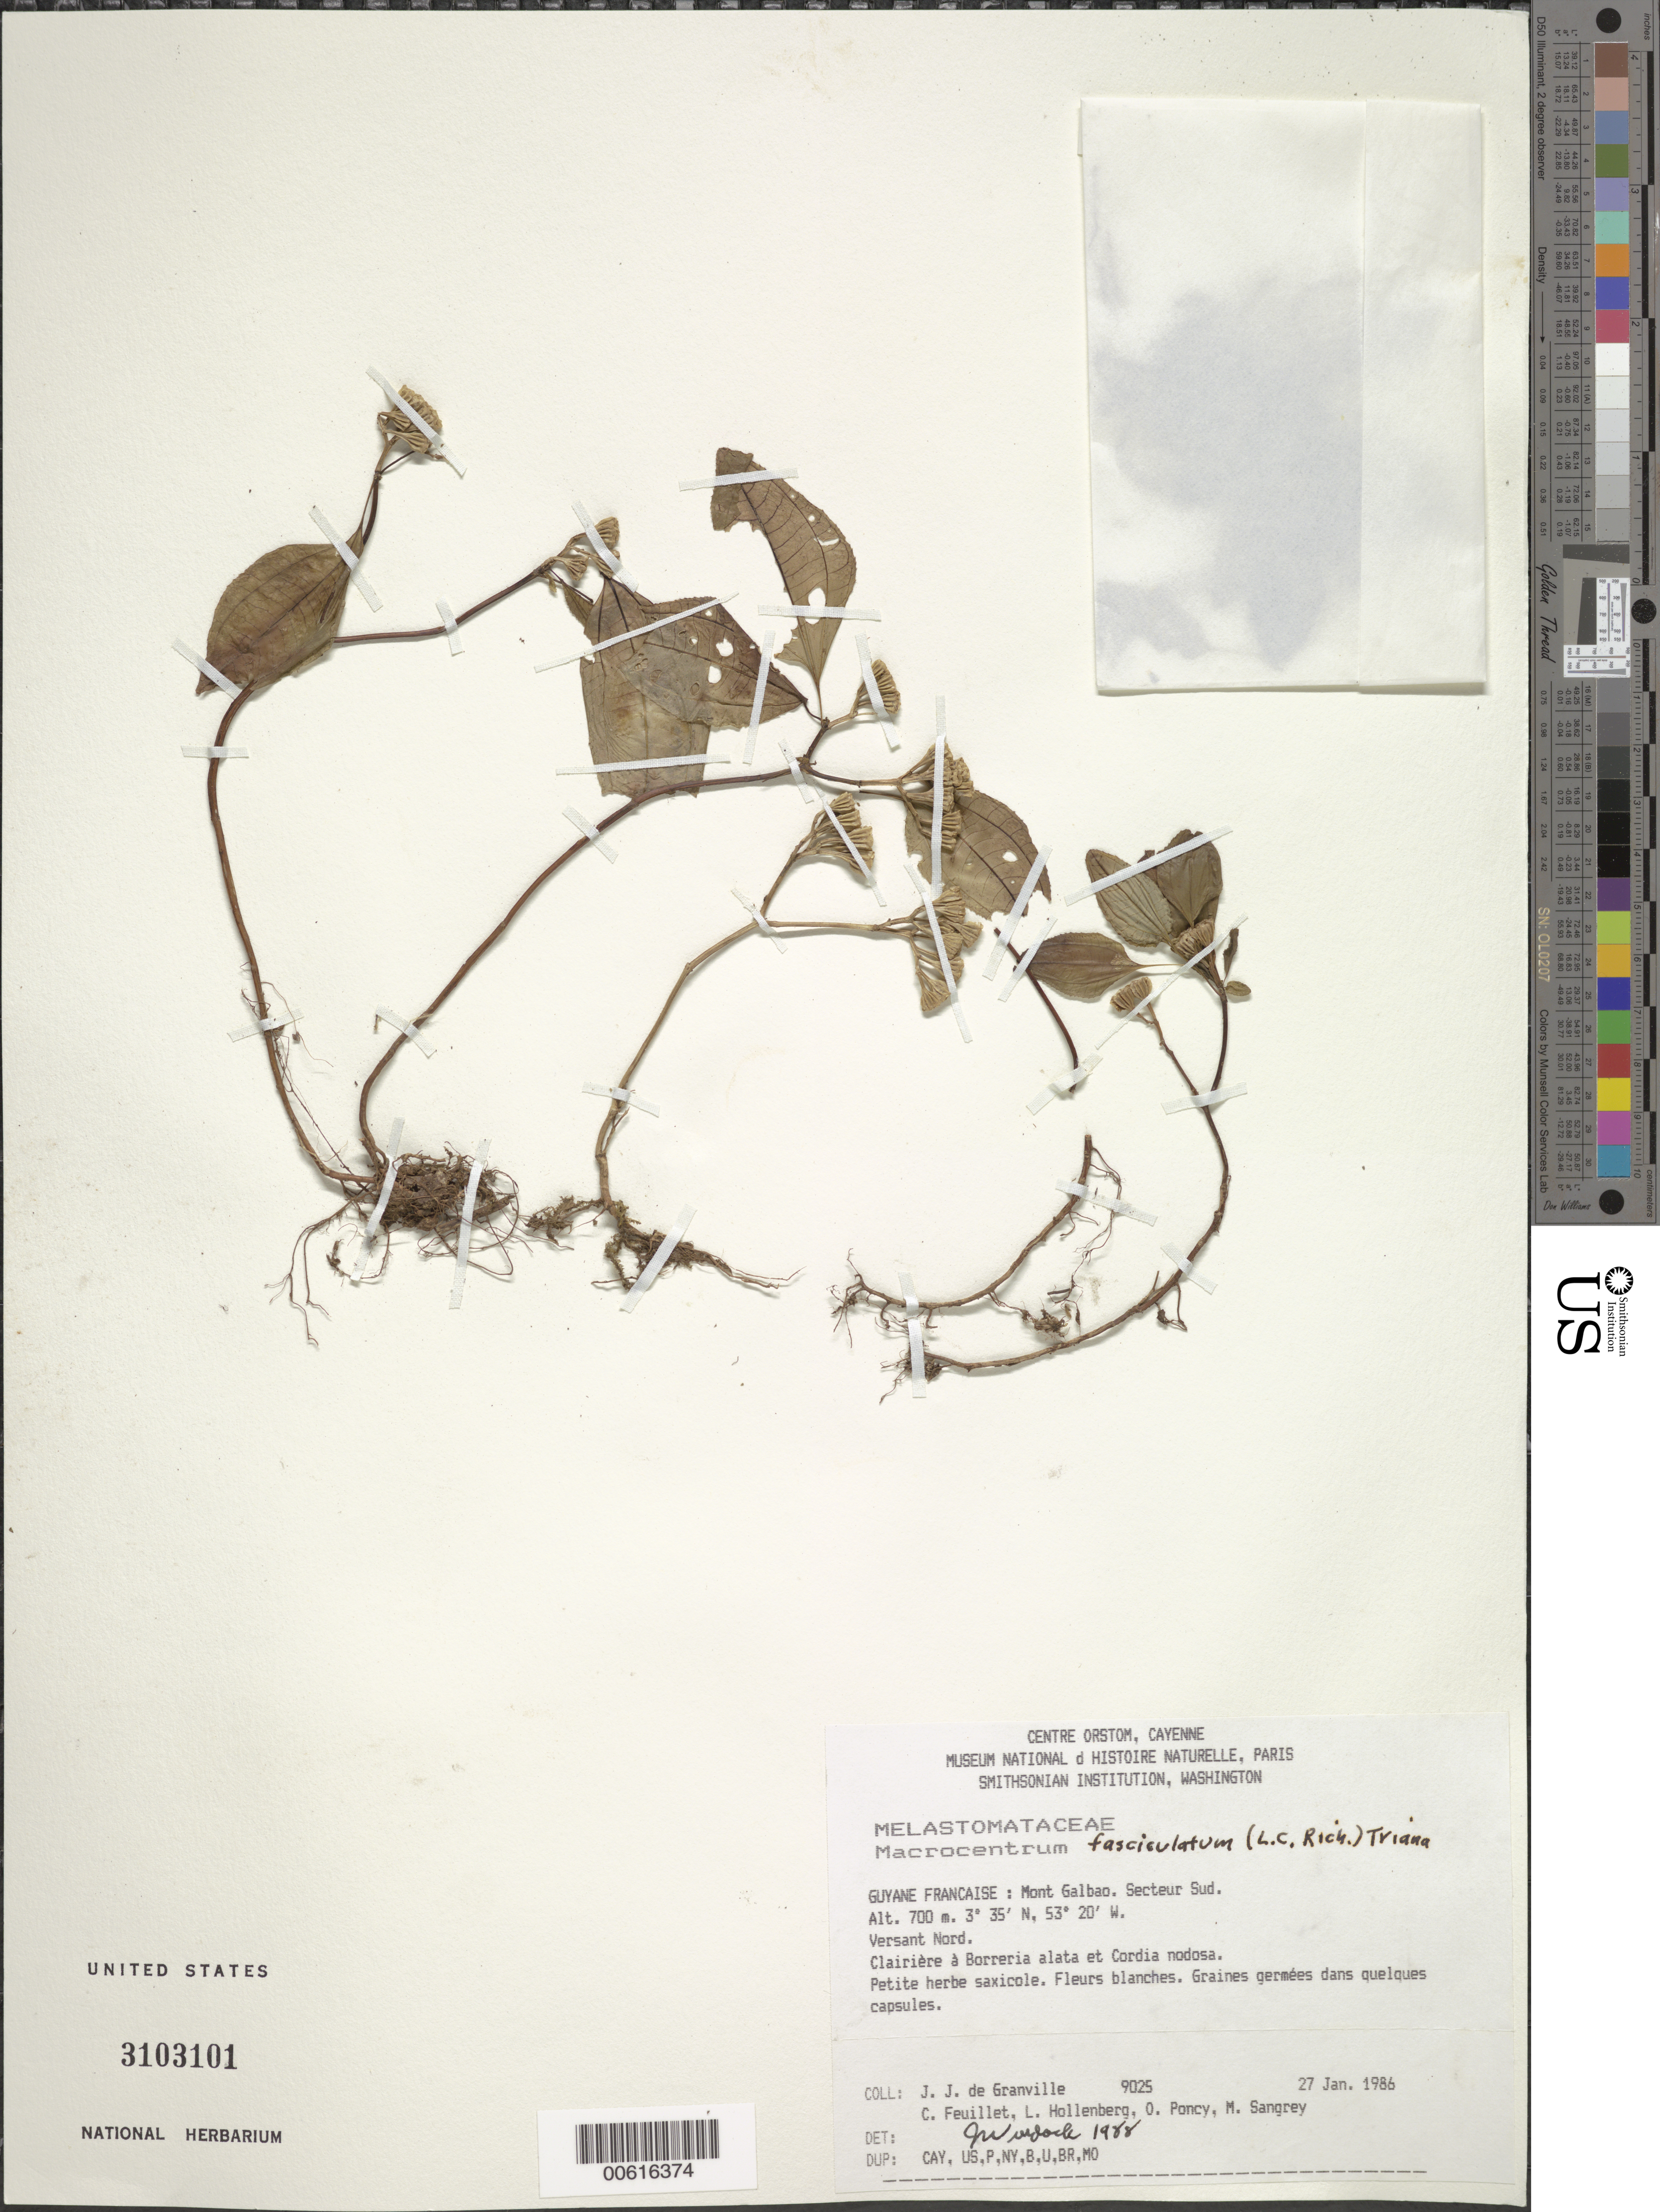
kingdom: Plantae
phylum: Tracheophyta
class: Magnoliopsida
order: Myrtales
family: Melastomataceae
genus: Macrocentrum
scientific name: Macrocentrum fasciculatum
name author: (Rich. ex DC.) Triana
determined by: Wurdack, John J., (US), US (UNITED STATES)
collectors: J.-J. de Granville, C. Feuillet, L. Hollenberg, O. Poncy & M. S. Sangrey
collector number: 9025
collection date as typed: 27-Jan-86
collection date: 1986-01-27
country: French Guiana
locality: Mont Galbao. Secteur Sud. Versant Nord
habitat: Clairière à Borreria alata et Cordia nodosa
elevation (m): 700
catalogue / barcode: US 3103101